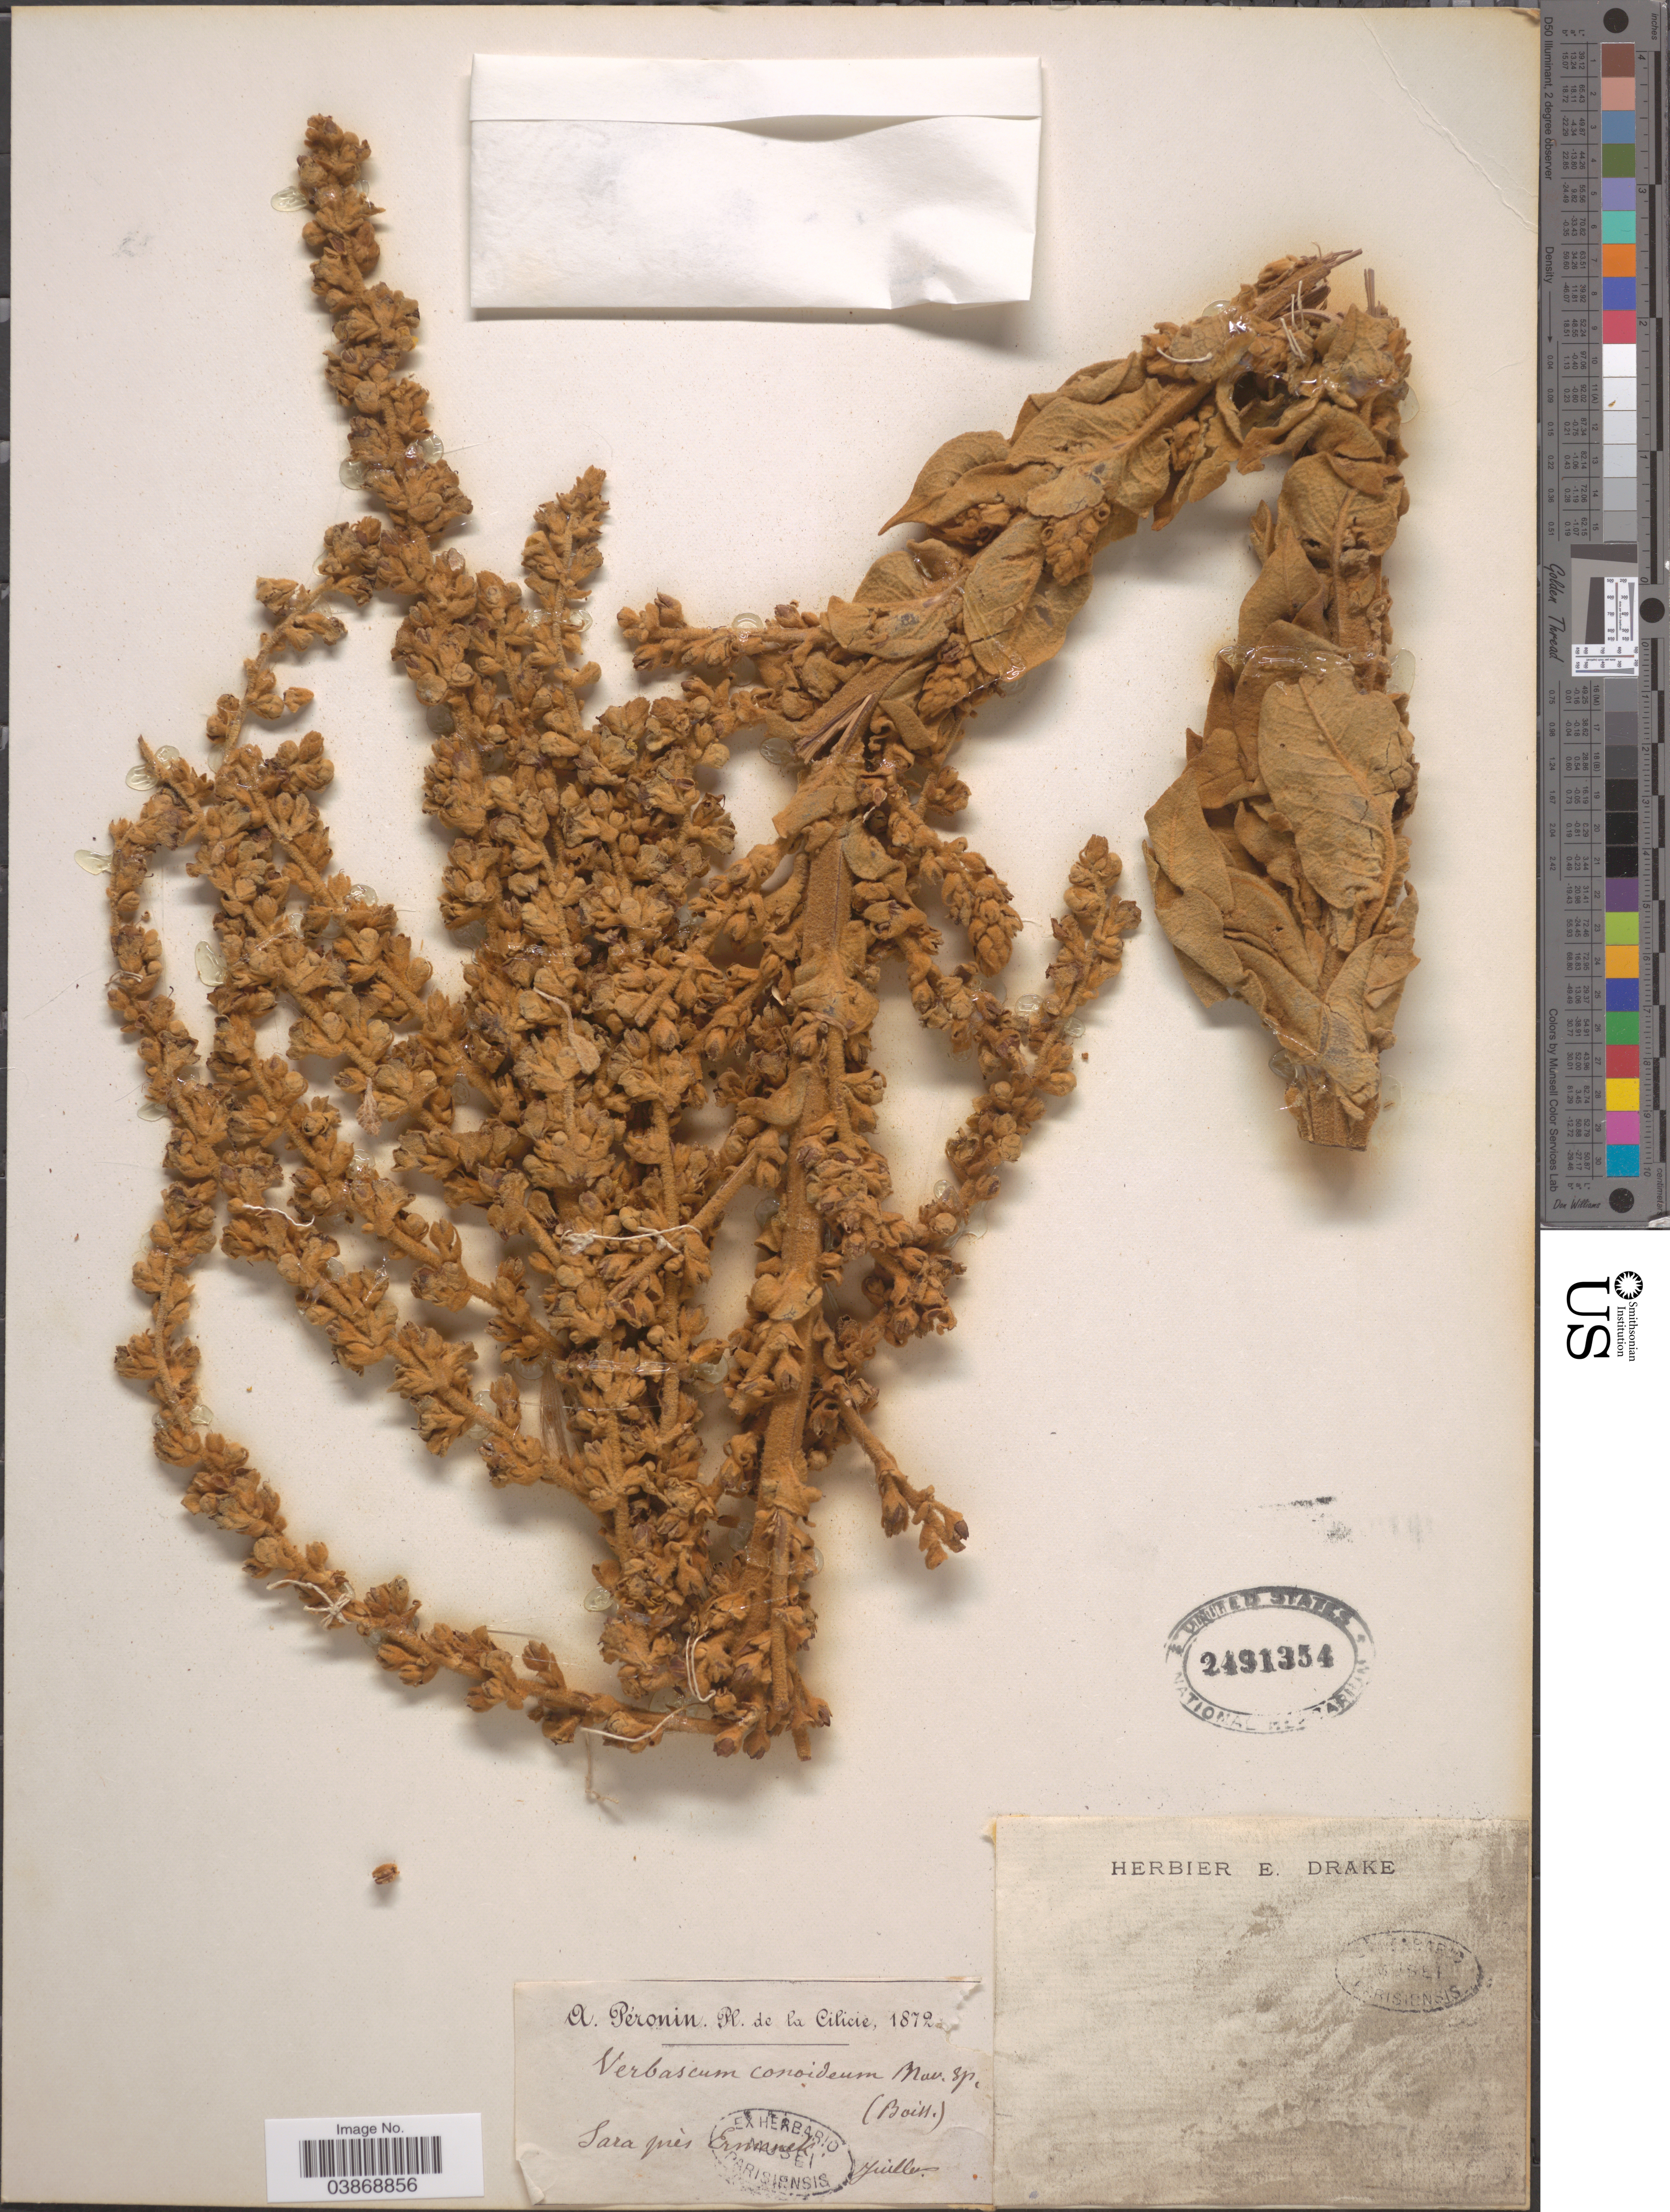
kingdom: Plantae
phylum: Tracheophyta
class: Magnoliopsida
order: Lamiales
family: Scrophulariaceae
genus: Verbascum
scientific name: Verbascum conoideum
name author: Franch.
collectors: A. Péronin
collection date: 1872-07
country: Turkey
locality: Cilicie. Sara prés Ermanek.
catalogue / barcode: US 2491354